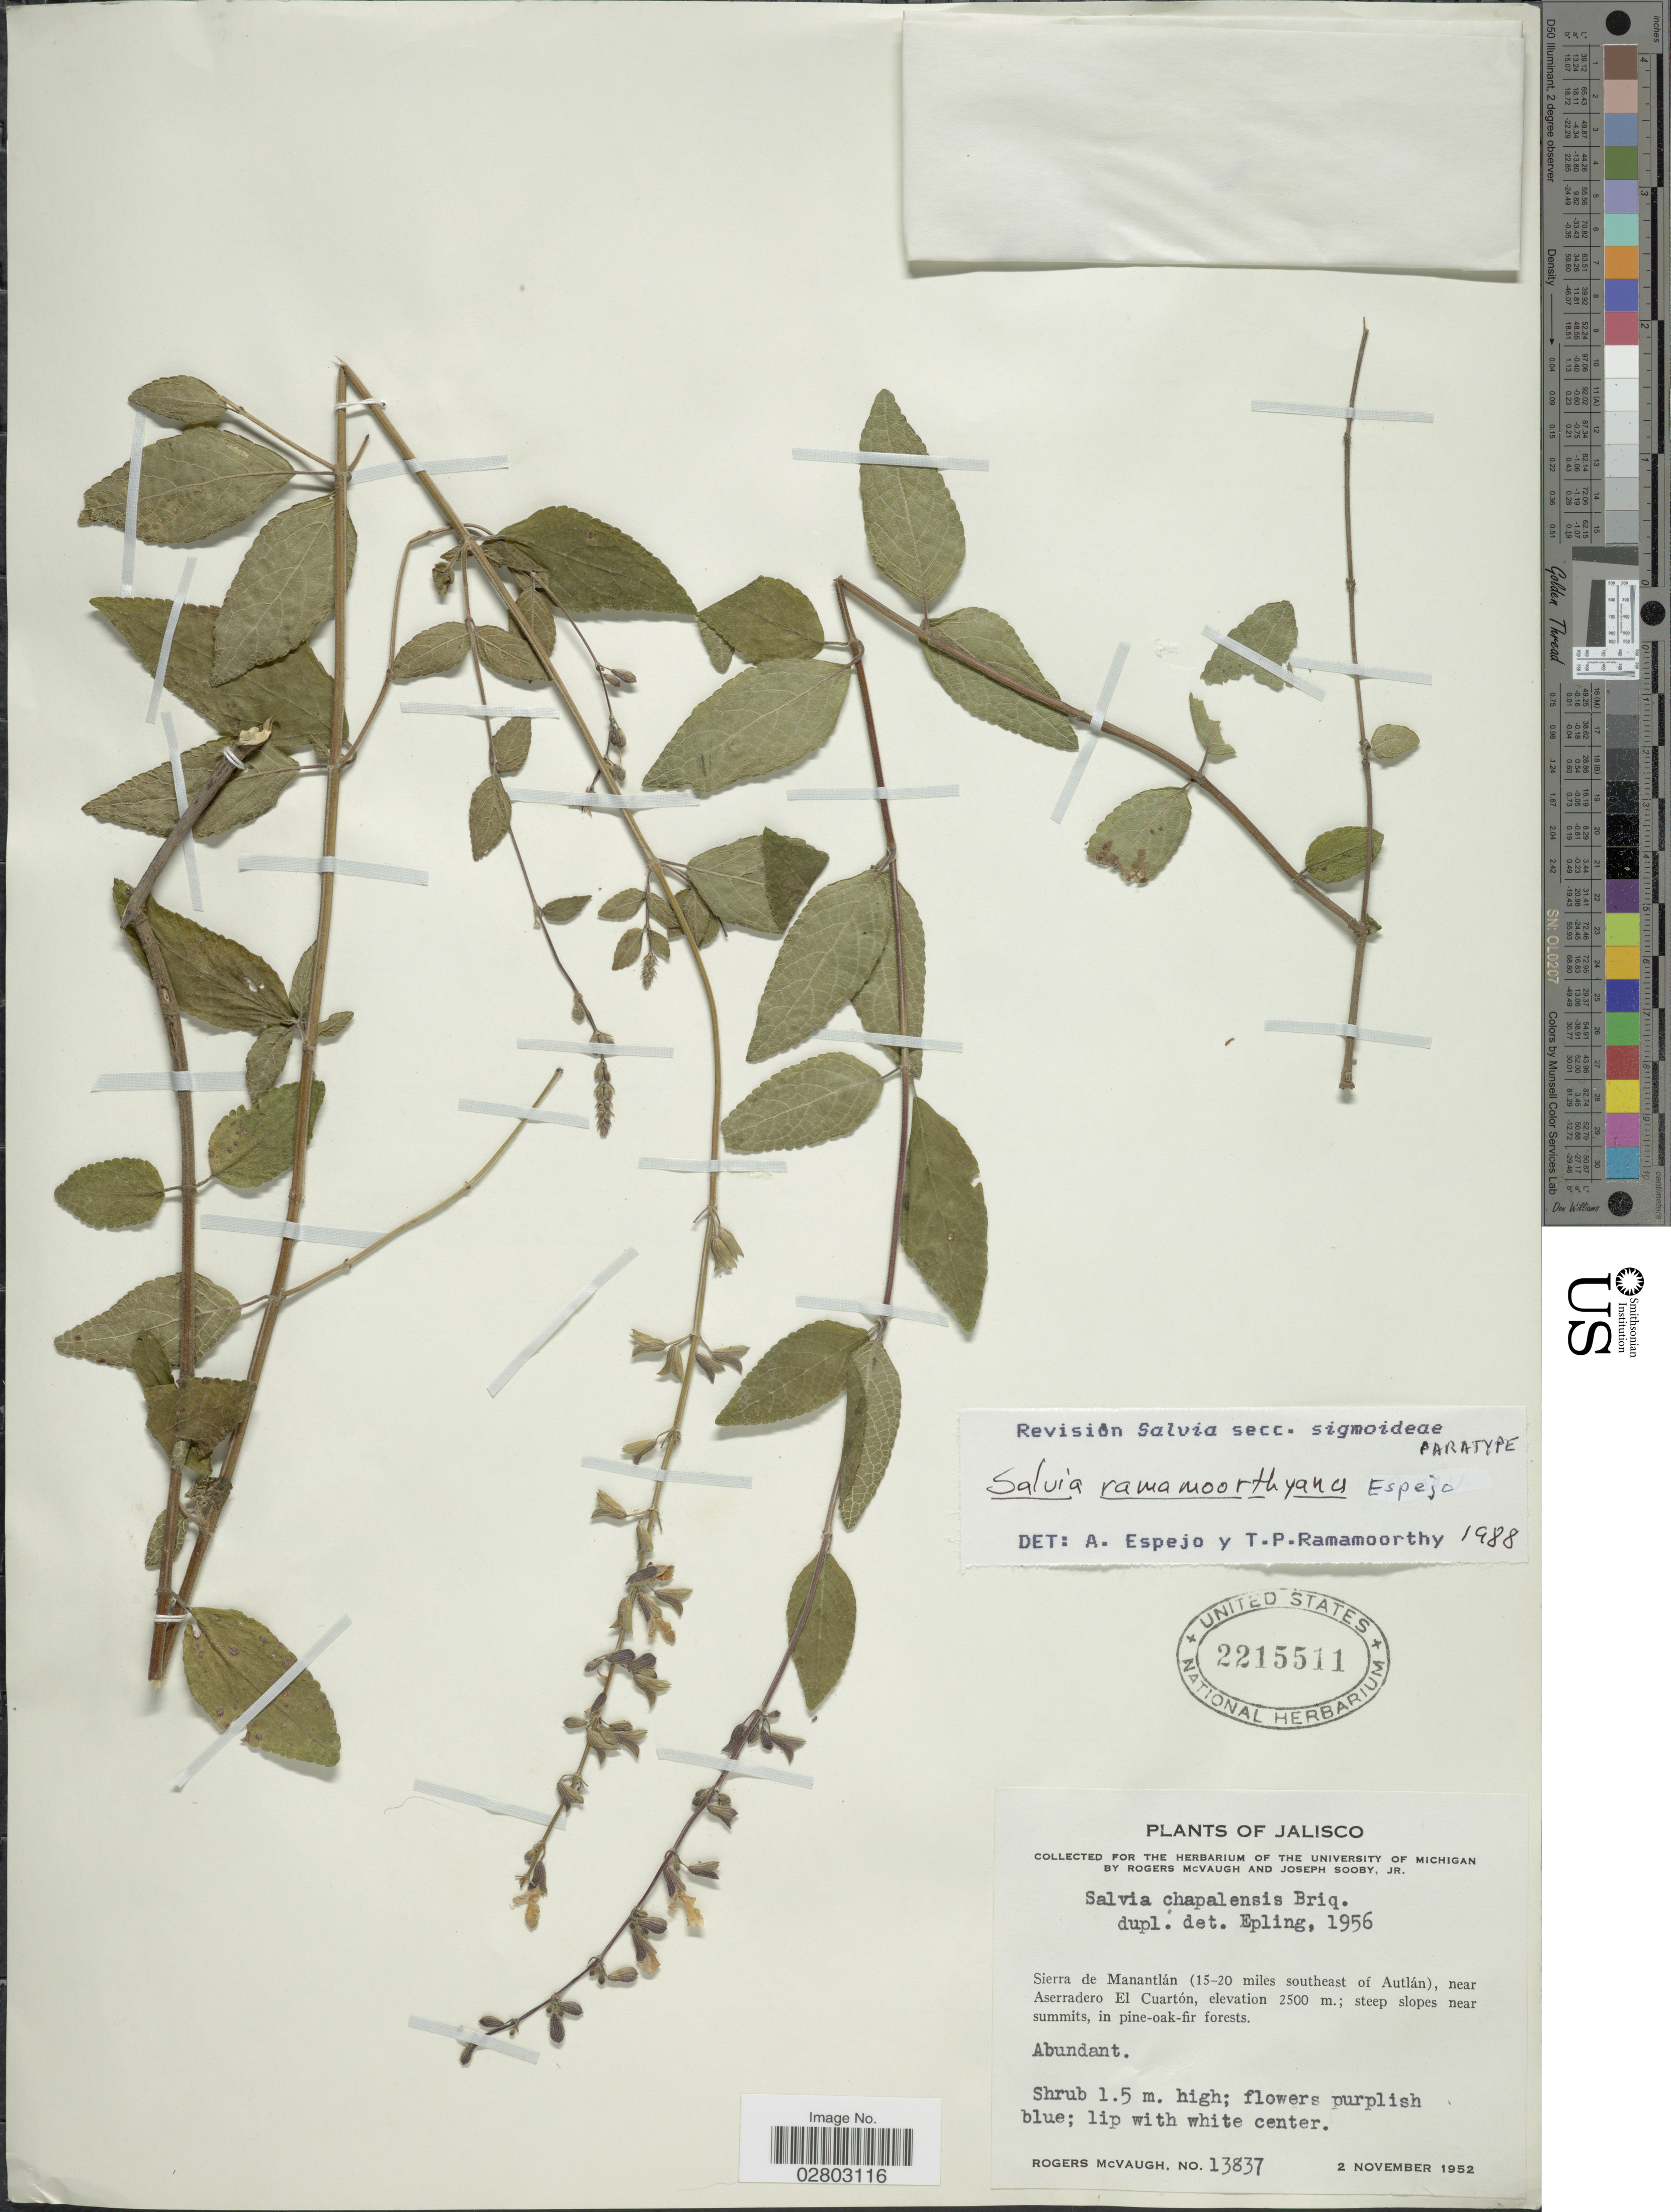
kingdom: Plantae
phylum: Tracheophyta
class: Magnoliopsida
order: Lamiales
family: Lamiaceae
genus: Salvia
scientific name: Salvia ramamoorthyana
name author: Espejo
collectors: R. McVaugh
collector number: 13837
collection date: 1952-11-02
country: Mexico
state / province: Jalisco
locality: Sierra de Manantlán (15-20 miles southeast of Autlán), near Aserradero El Cuartón.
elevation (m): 2500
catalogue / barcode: US 2215511